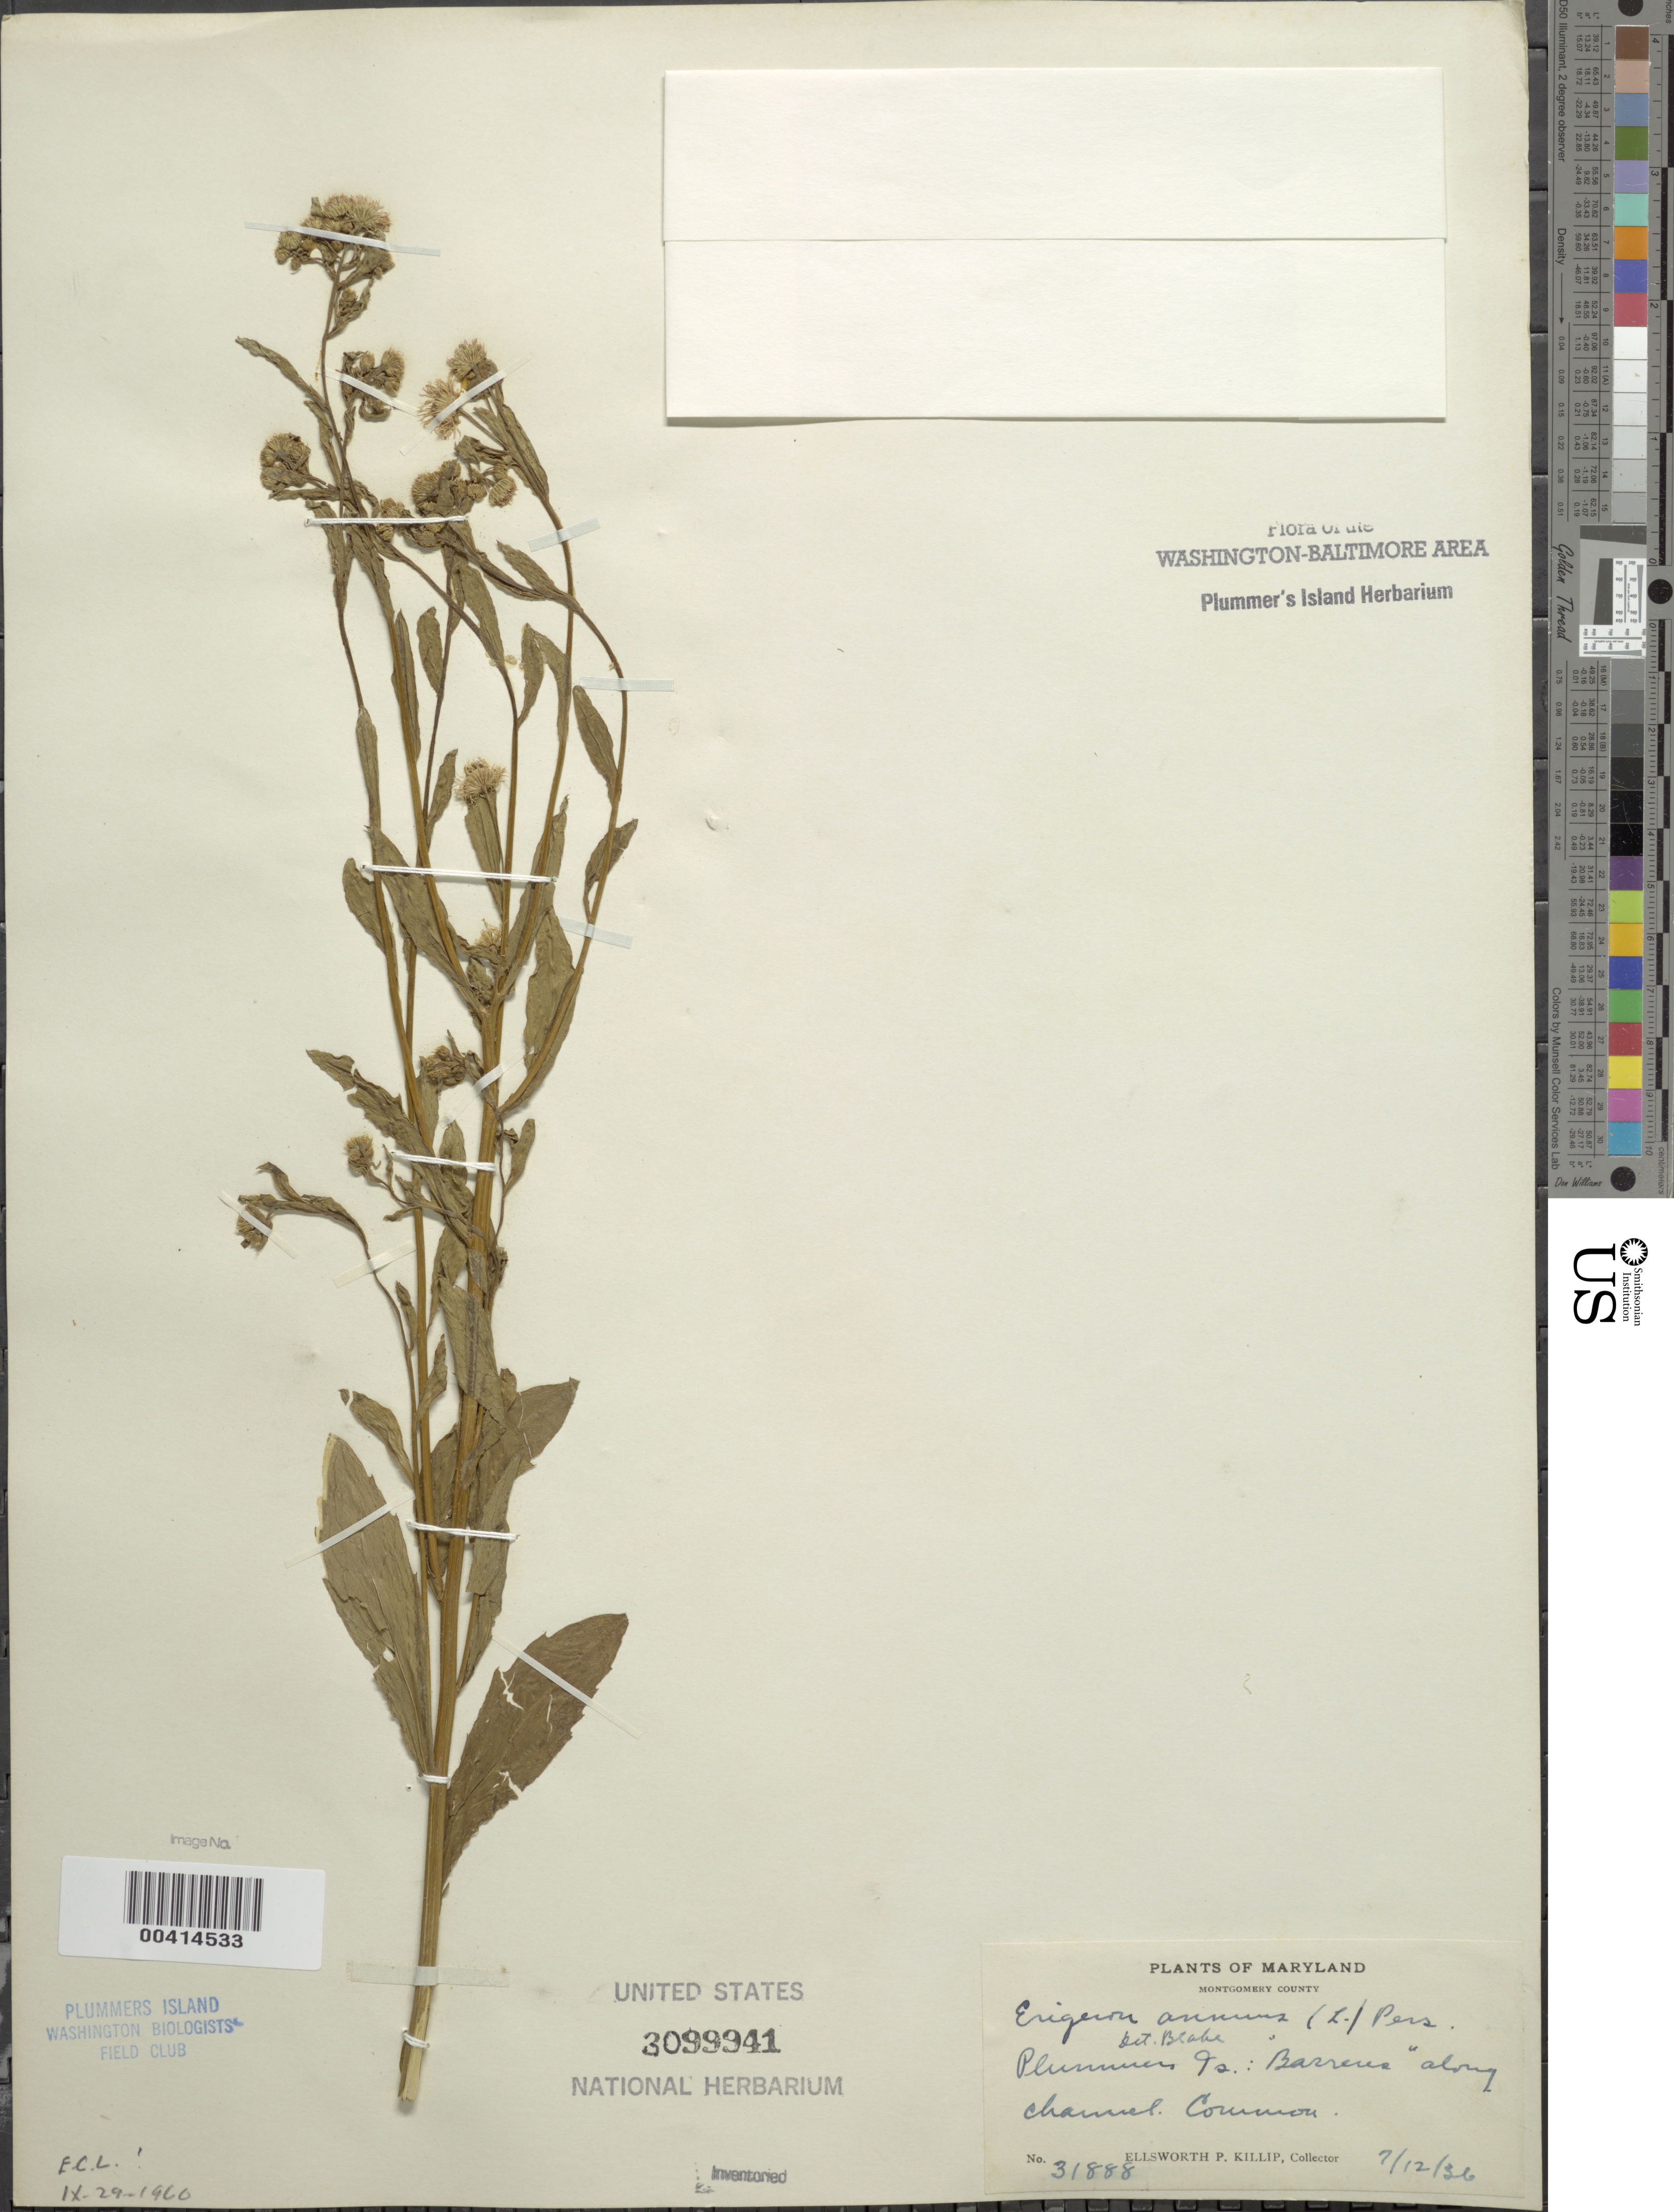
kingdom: Plantae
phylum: Tracheophyta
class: Magnoliopsida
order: Asterales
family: Asteraceae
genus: Erigeron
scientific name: Erigeron annuus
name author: (L.) Pers.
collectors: E. P. Killip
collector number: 31888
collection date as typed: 12 Jul 1936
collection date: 1936-07-12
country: United States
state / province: Maryland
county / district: Montgomery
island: Plummers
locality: Plummer's Island; "barrens" along channel C. & O. Canal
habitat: Common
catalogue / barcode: US 3099941